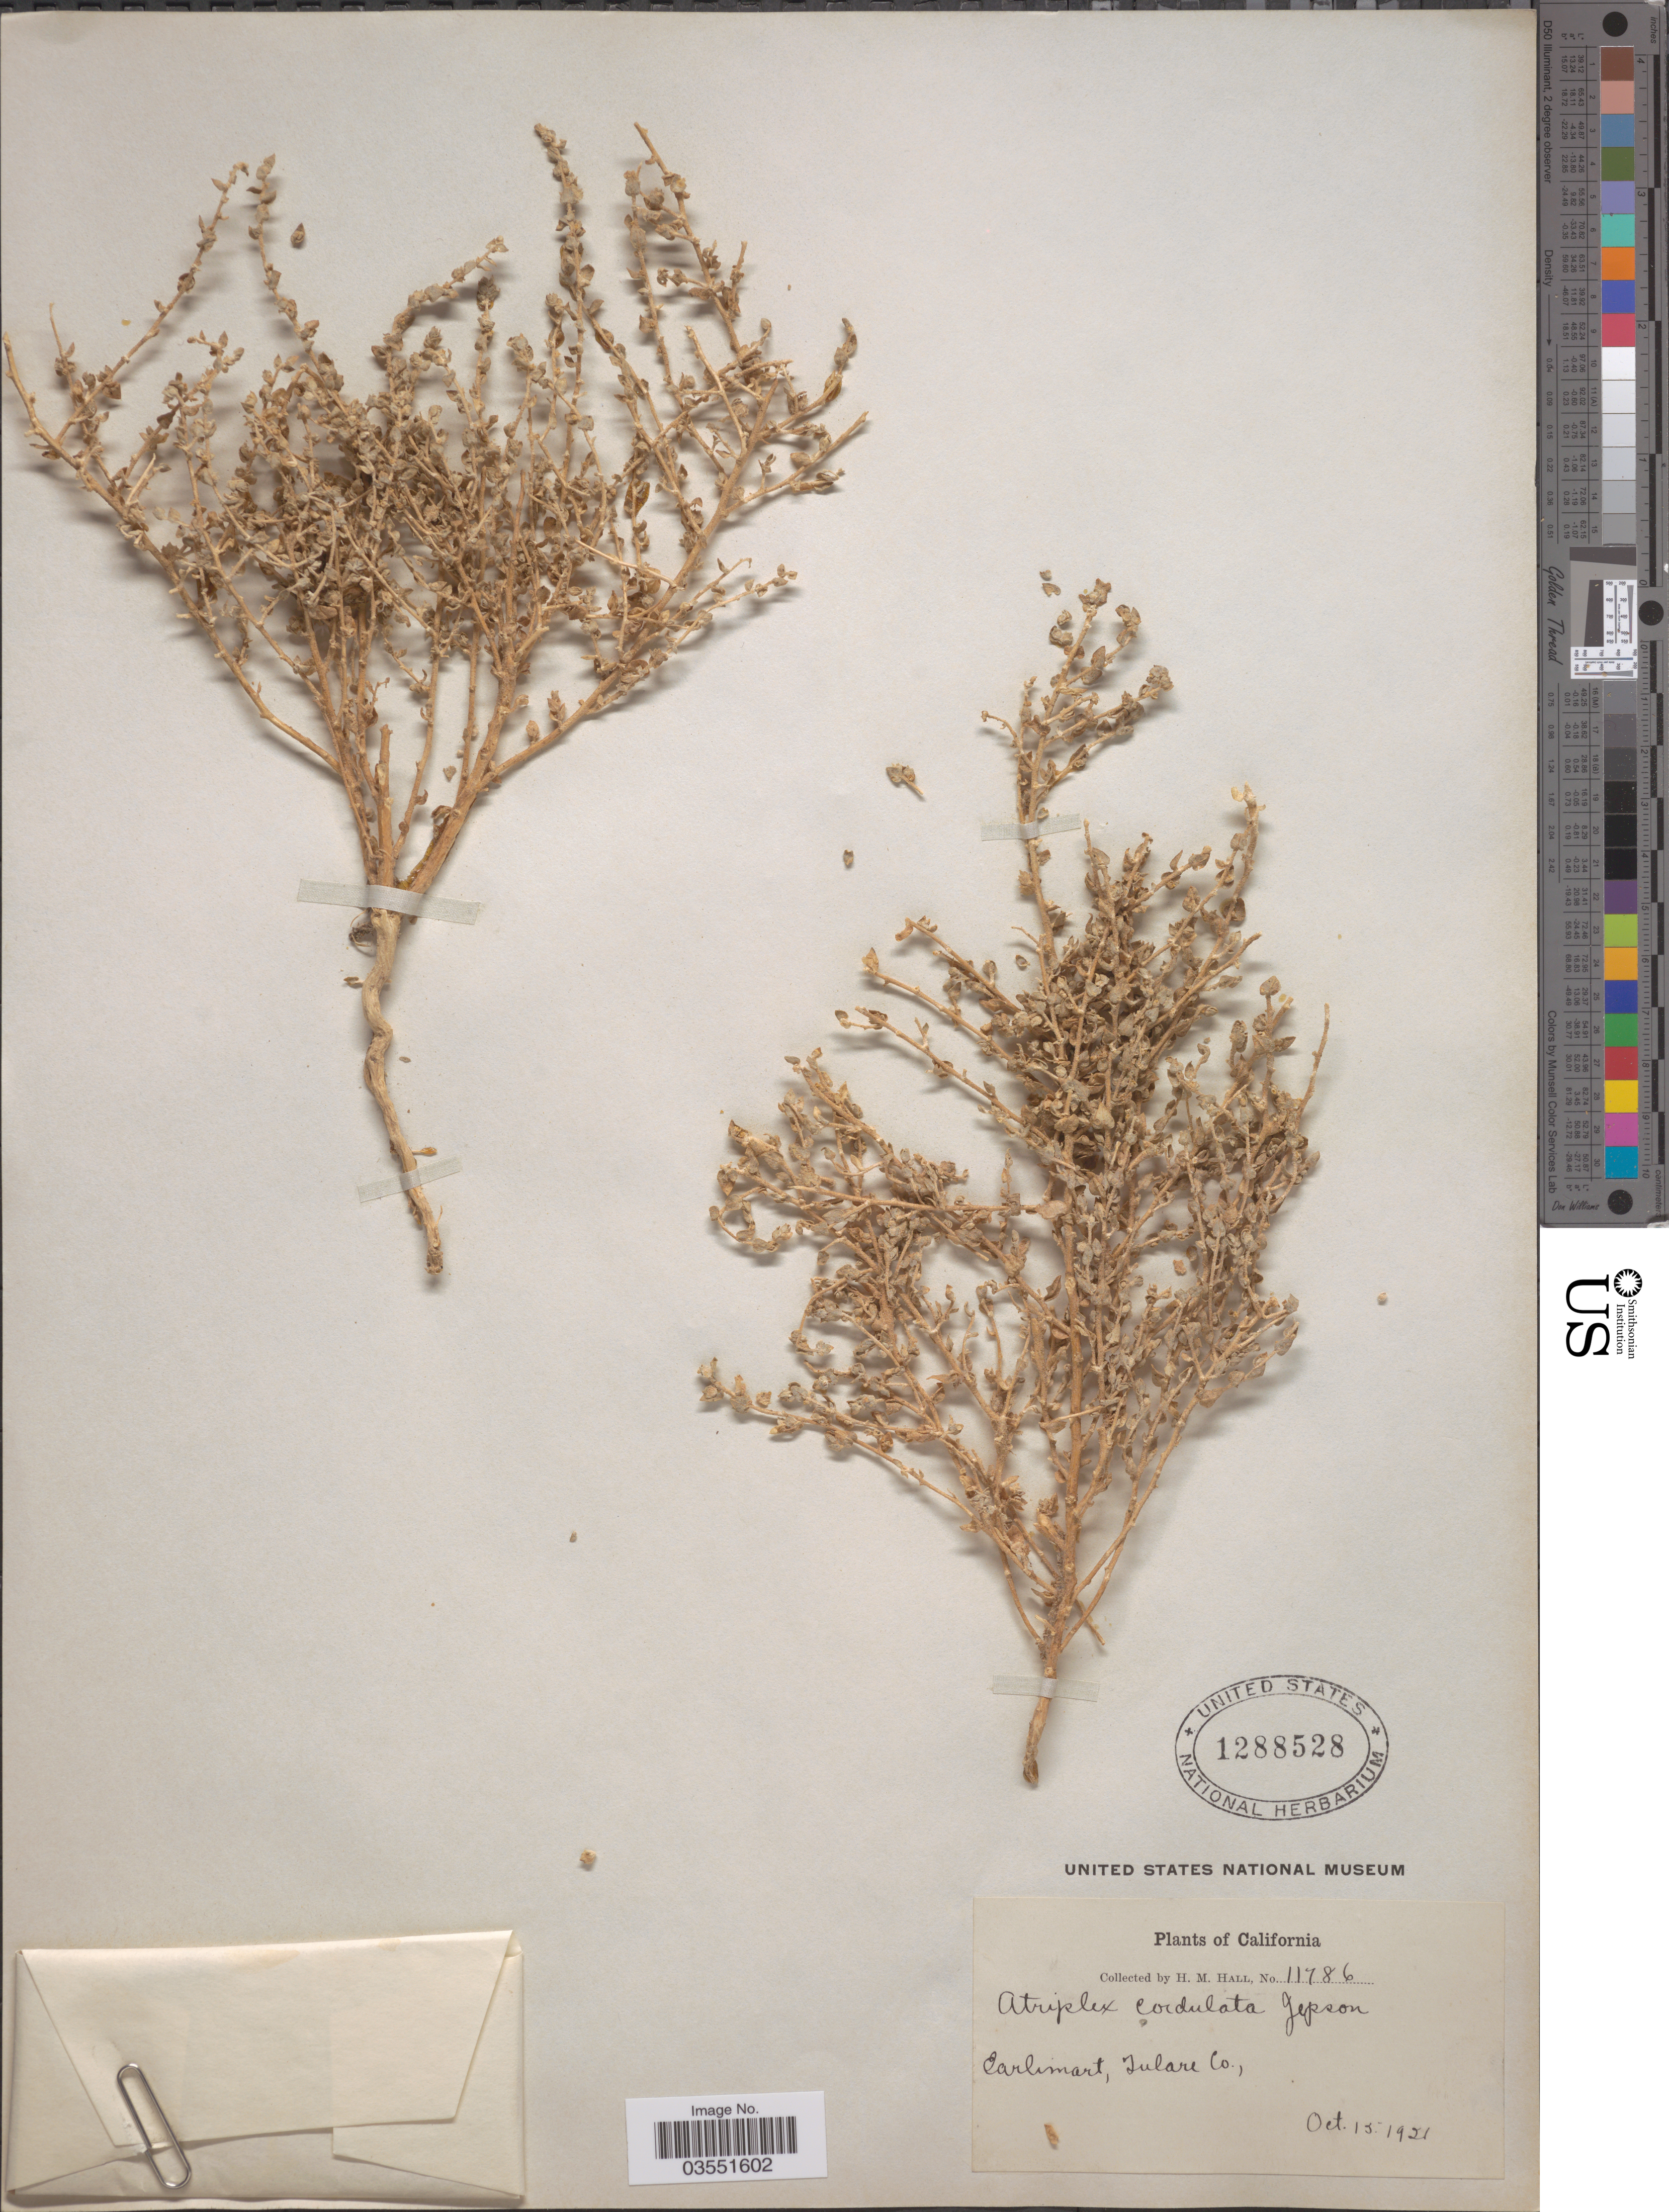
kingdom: Plantae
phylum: Tracheophyta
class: Magnoliopsida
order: Caryophyllales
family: Amaranthaceae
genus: Atriplex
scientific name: Atriplex cordulata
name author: Jeps.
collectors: H. M. Hall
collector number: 11786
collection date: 1921-10-15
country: United States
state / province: California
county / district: Tulare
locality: Earlimart, Tulare Co.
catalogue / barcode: US 1288528